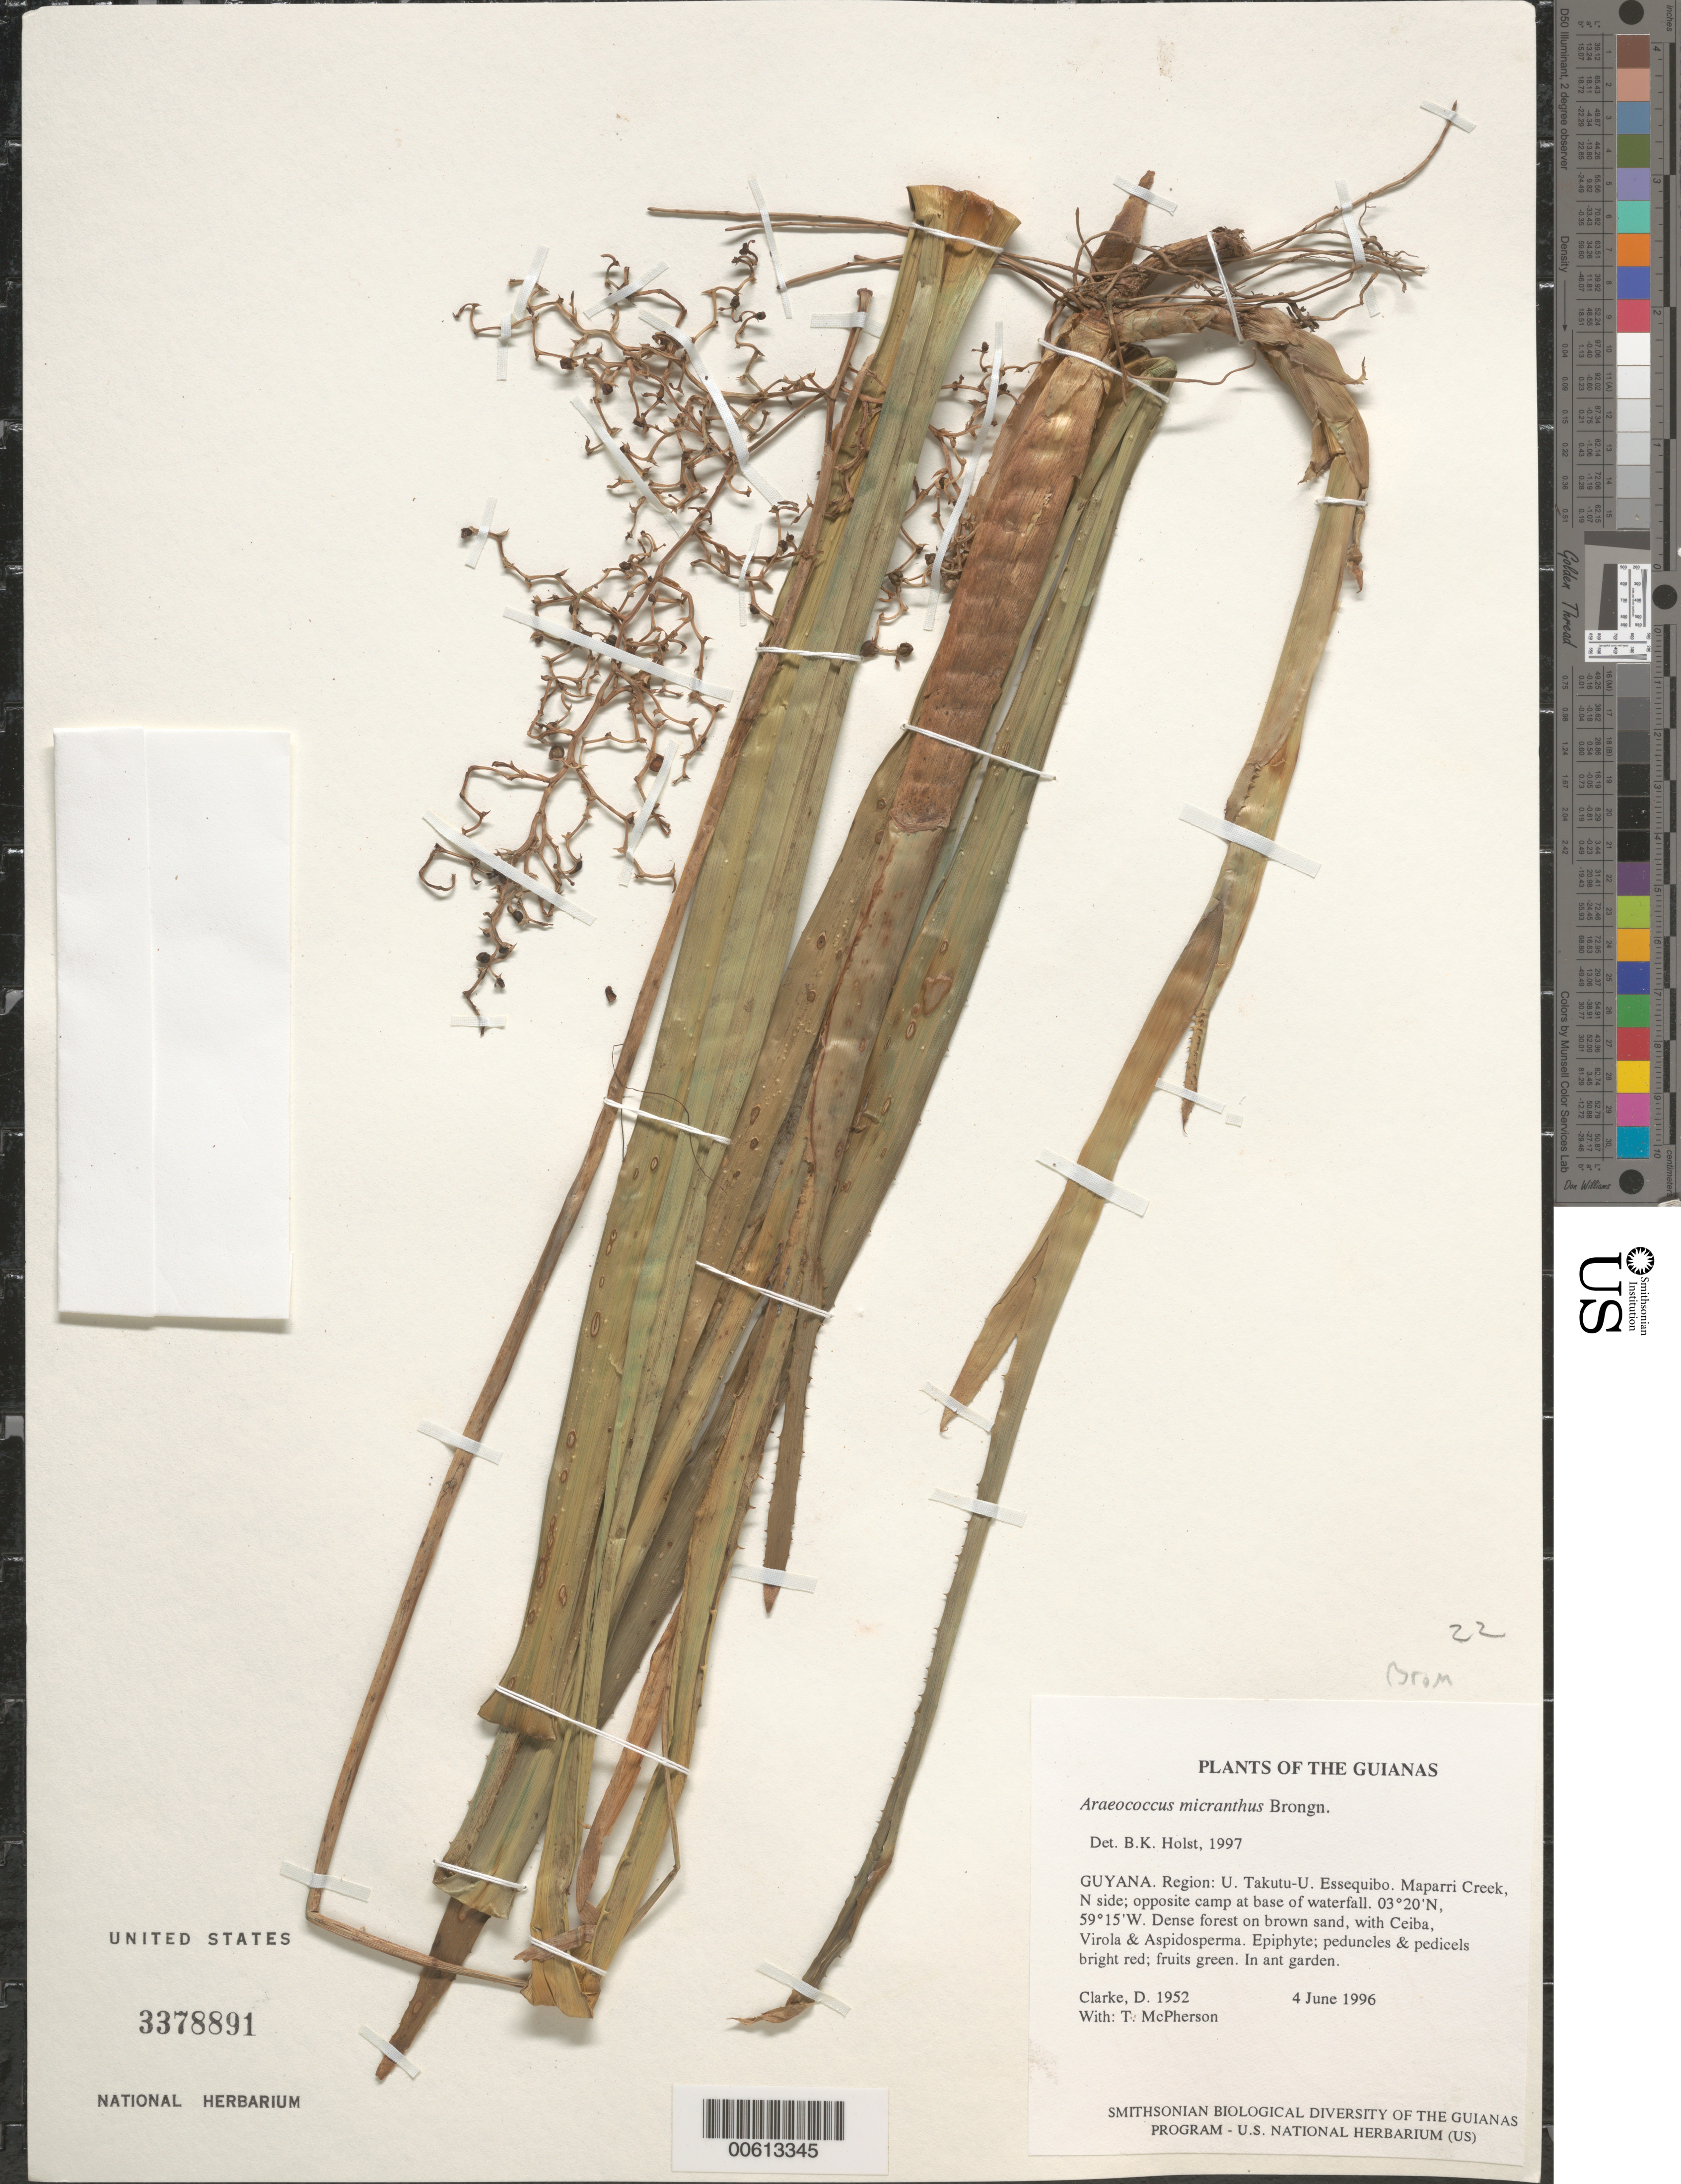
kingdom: Plantae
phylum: Tracheophyta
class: Liliopsida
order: Poales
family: Bromeliaceae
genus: Araeococcus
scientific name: Araeococcus micranthus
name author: Brongn.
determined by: Holst, Bruce K.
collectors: H. D. Clarke & T. McPherson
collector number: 1952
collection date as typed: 4 June 1996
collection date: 1996-06-04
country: Guyana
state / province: U. Takutu-U. Essequibo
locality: Maparri Creek, N side; opposite camp at base of waterfall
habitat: Dense forest on brown sand, with Ceiba, Virola & Aspidosperma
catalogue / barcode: US 3378891